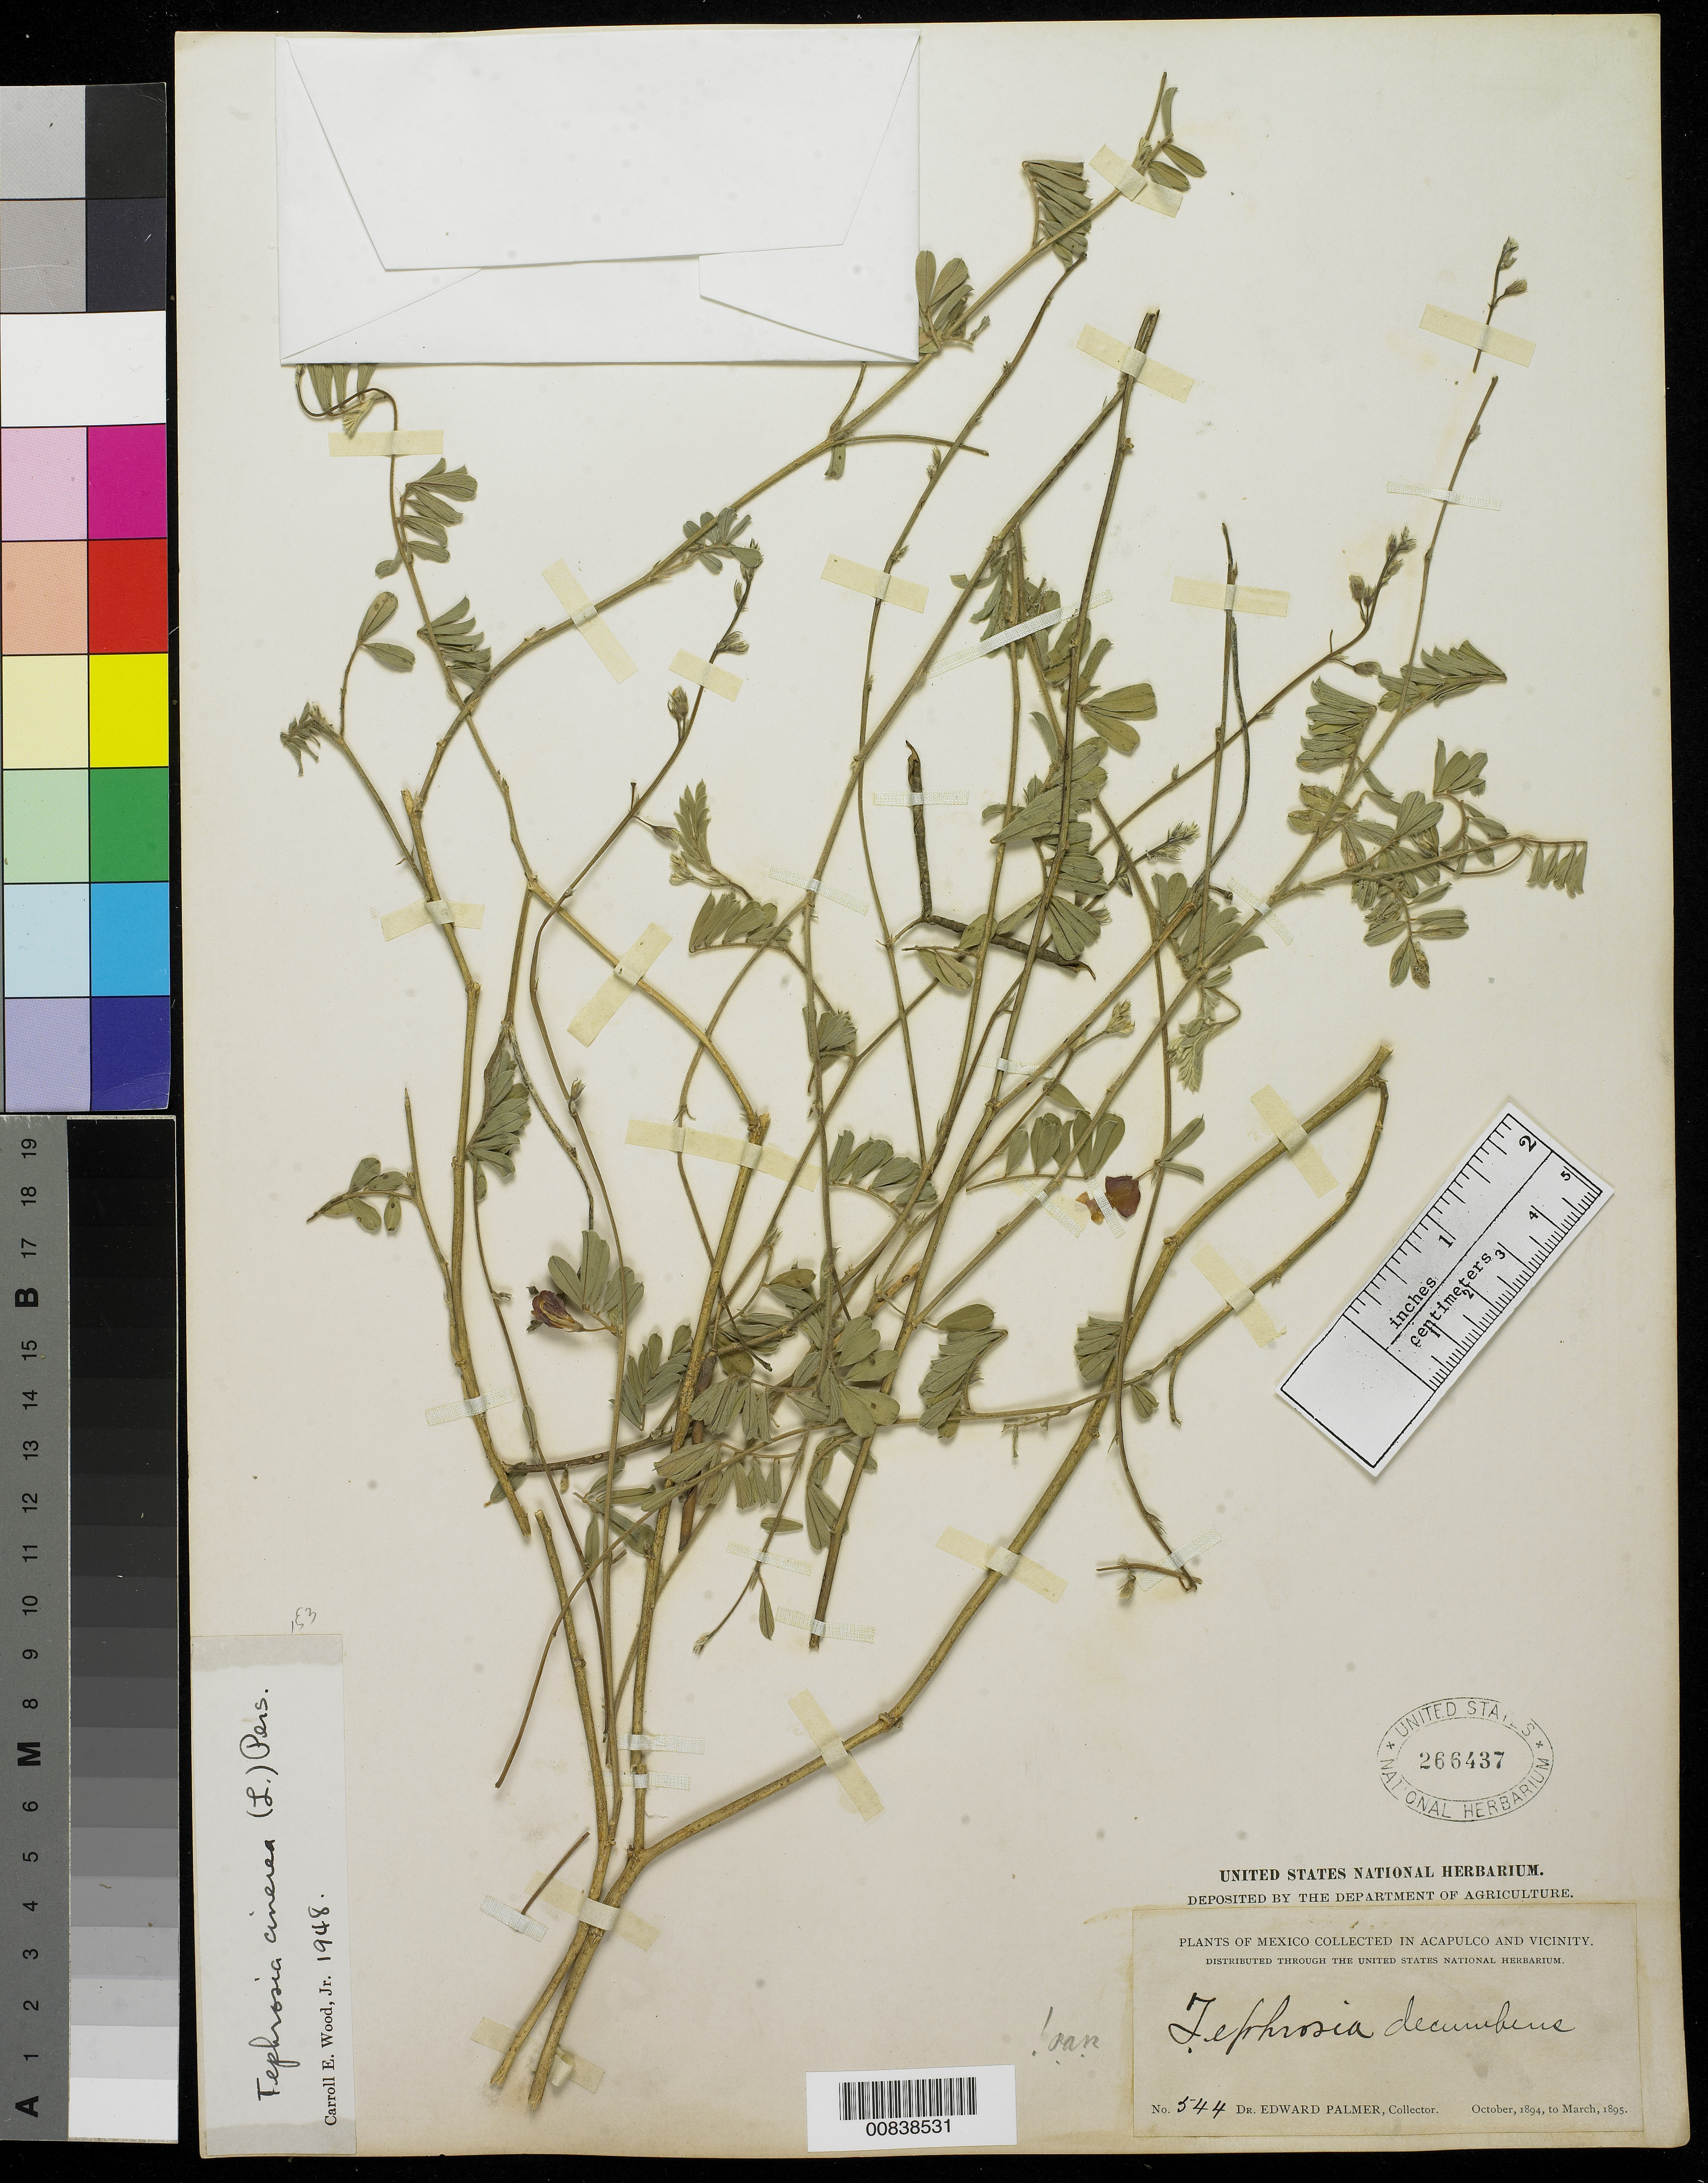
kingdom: Plantae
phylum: Tracheophyta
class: Magnoliopsida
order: Fabales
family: Fabaceae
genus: Tephrosia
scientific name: Tephrosia cinerea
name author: (L.) Pers.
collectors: E. Palmer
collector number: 544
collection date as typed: Oct 1894 to -- Mar 1895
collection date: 1894-10/1895-03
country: Mexico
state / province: Guerrero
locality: Acapulco, Guerrero and vicinity.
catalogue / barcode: US 266437